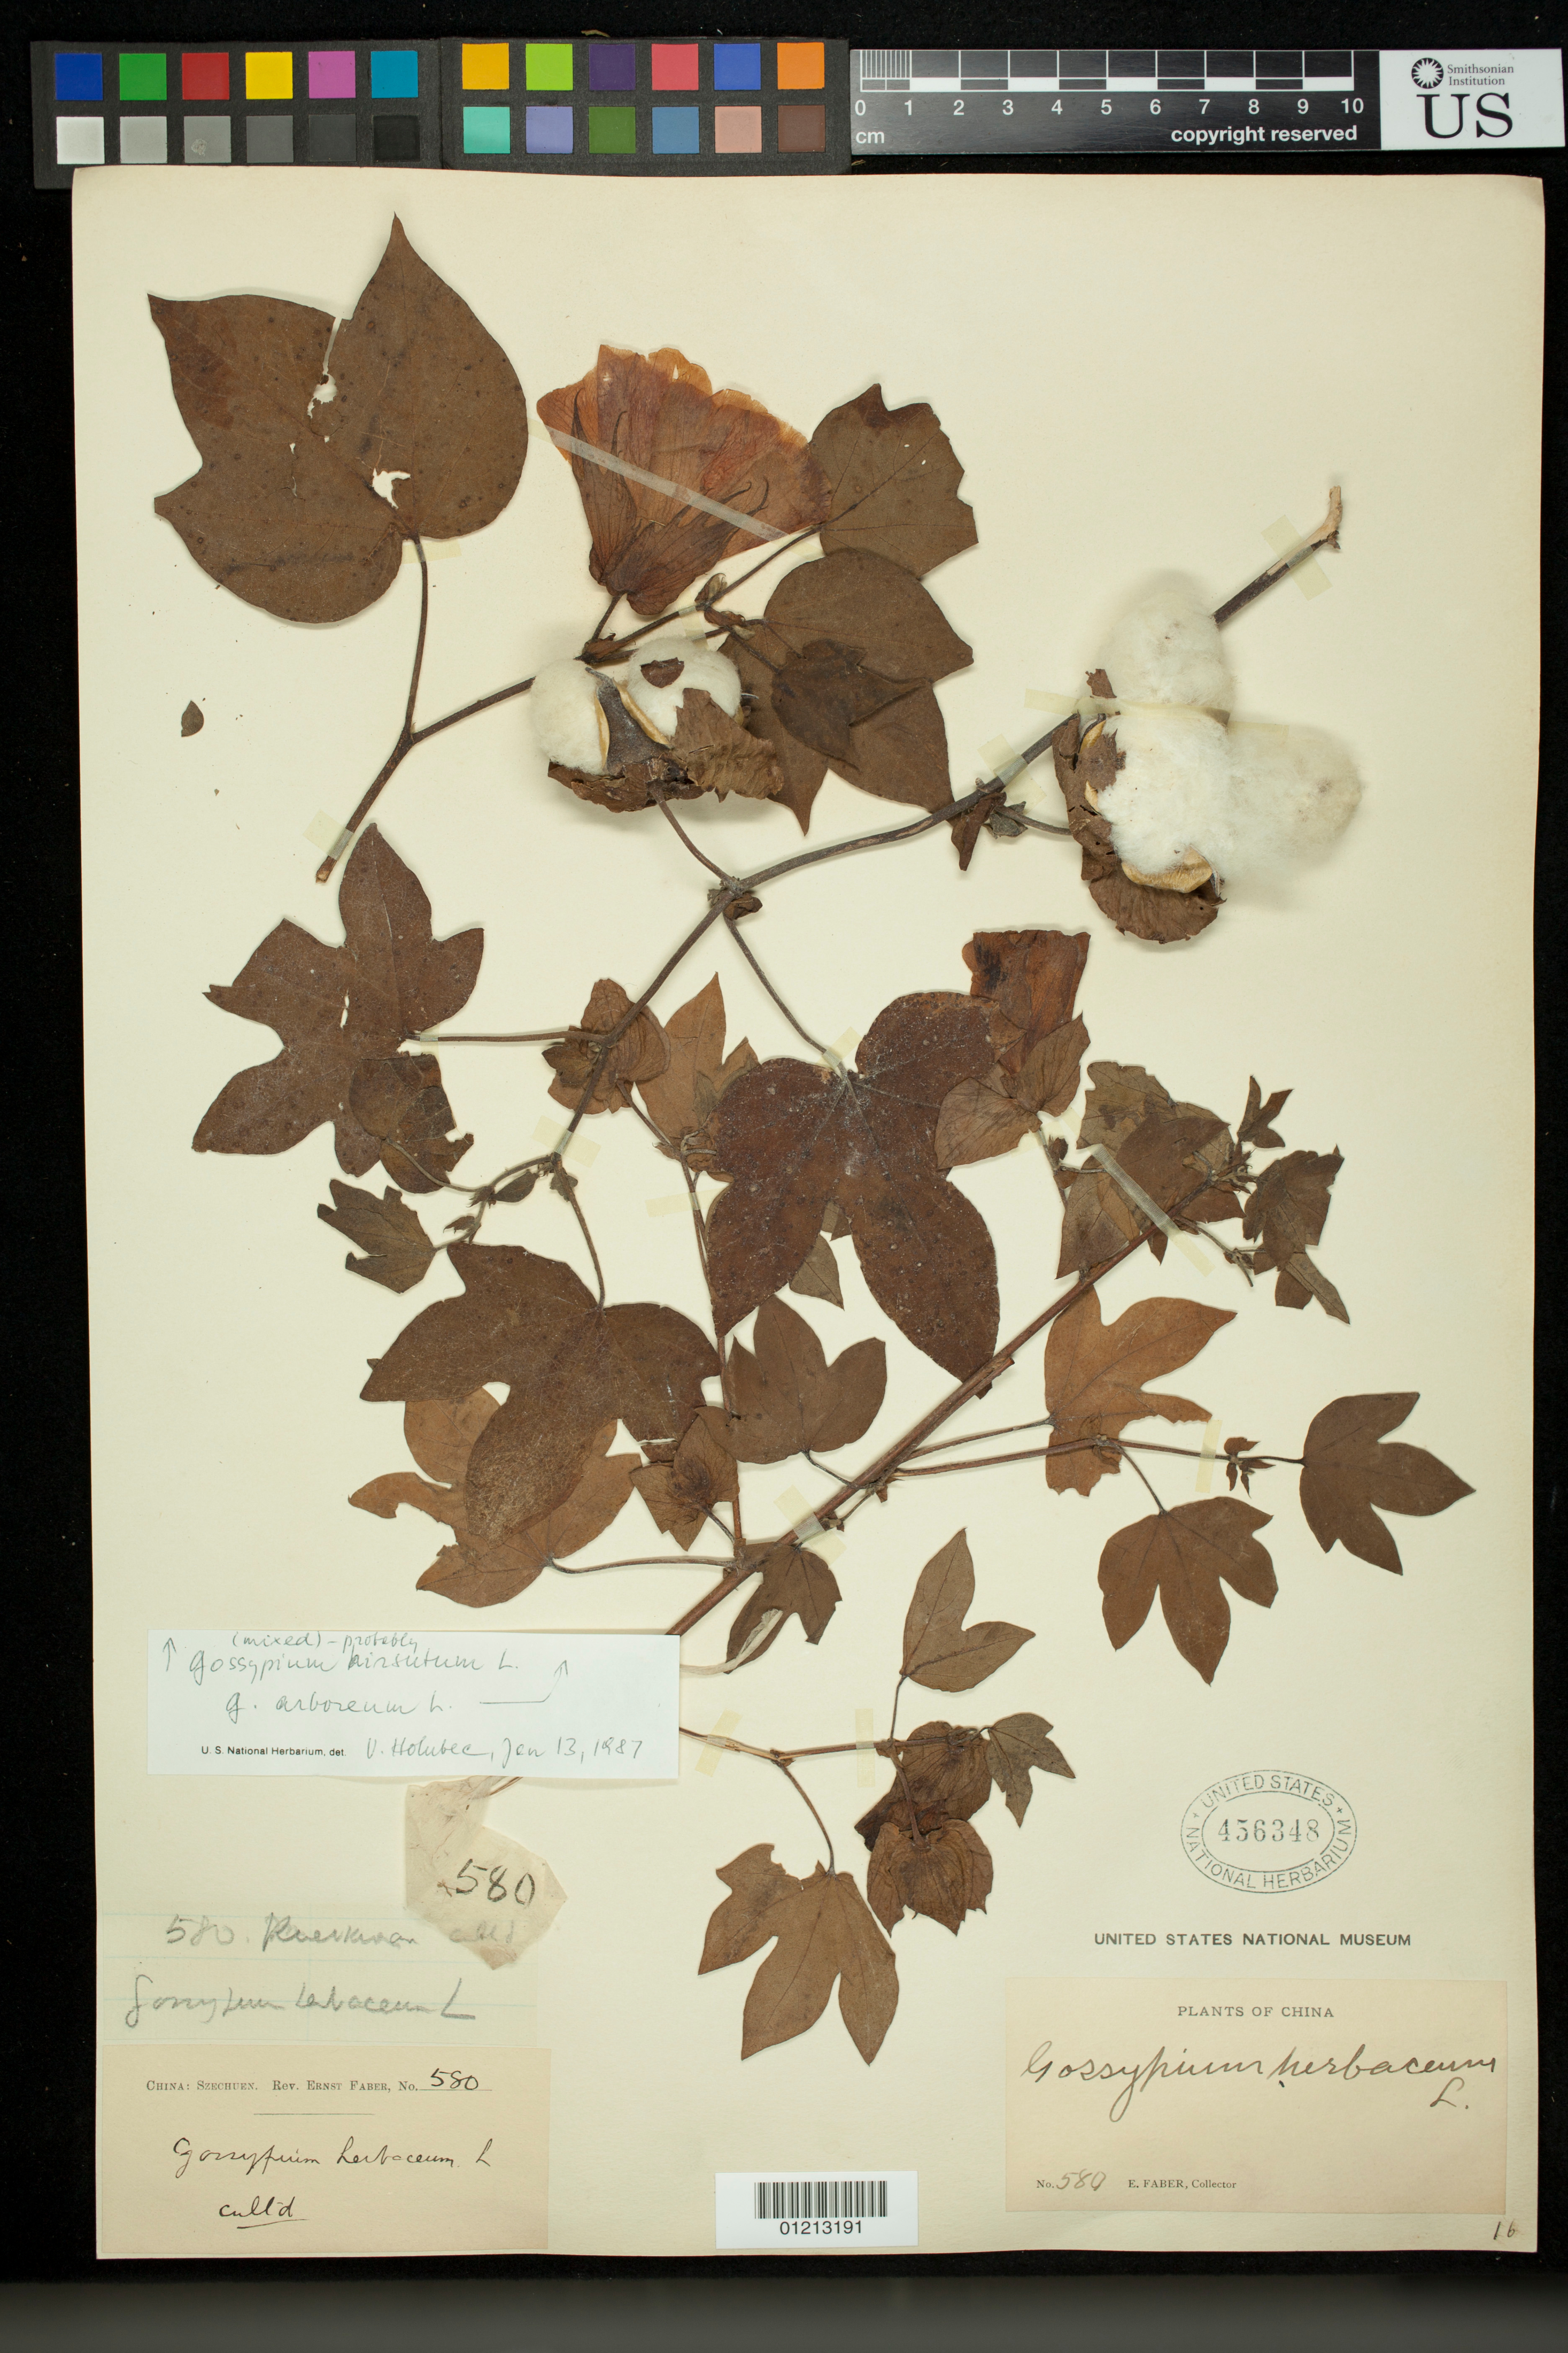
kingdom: Plantae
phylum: Tracheophyta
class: Magnoliopsida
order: Malvales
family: Malvaceae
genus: Gossypium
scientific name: Gossypium indicum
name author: Lam.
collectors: E. Faber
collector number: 580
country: China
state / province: Sichuan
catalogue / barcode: US 456348